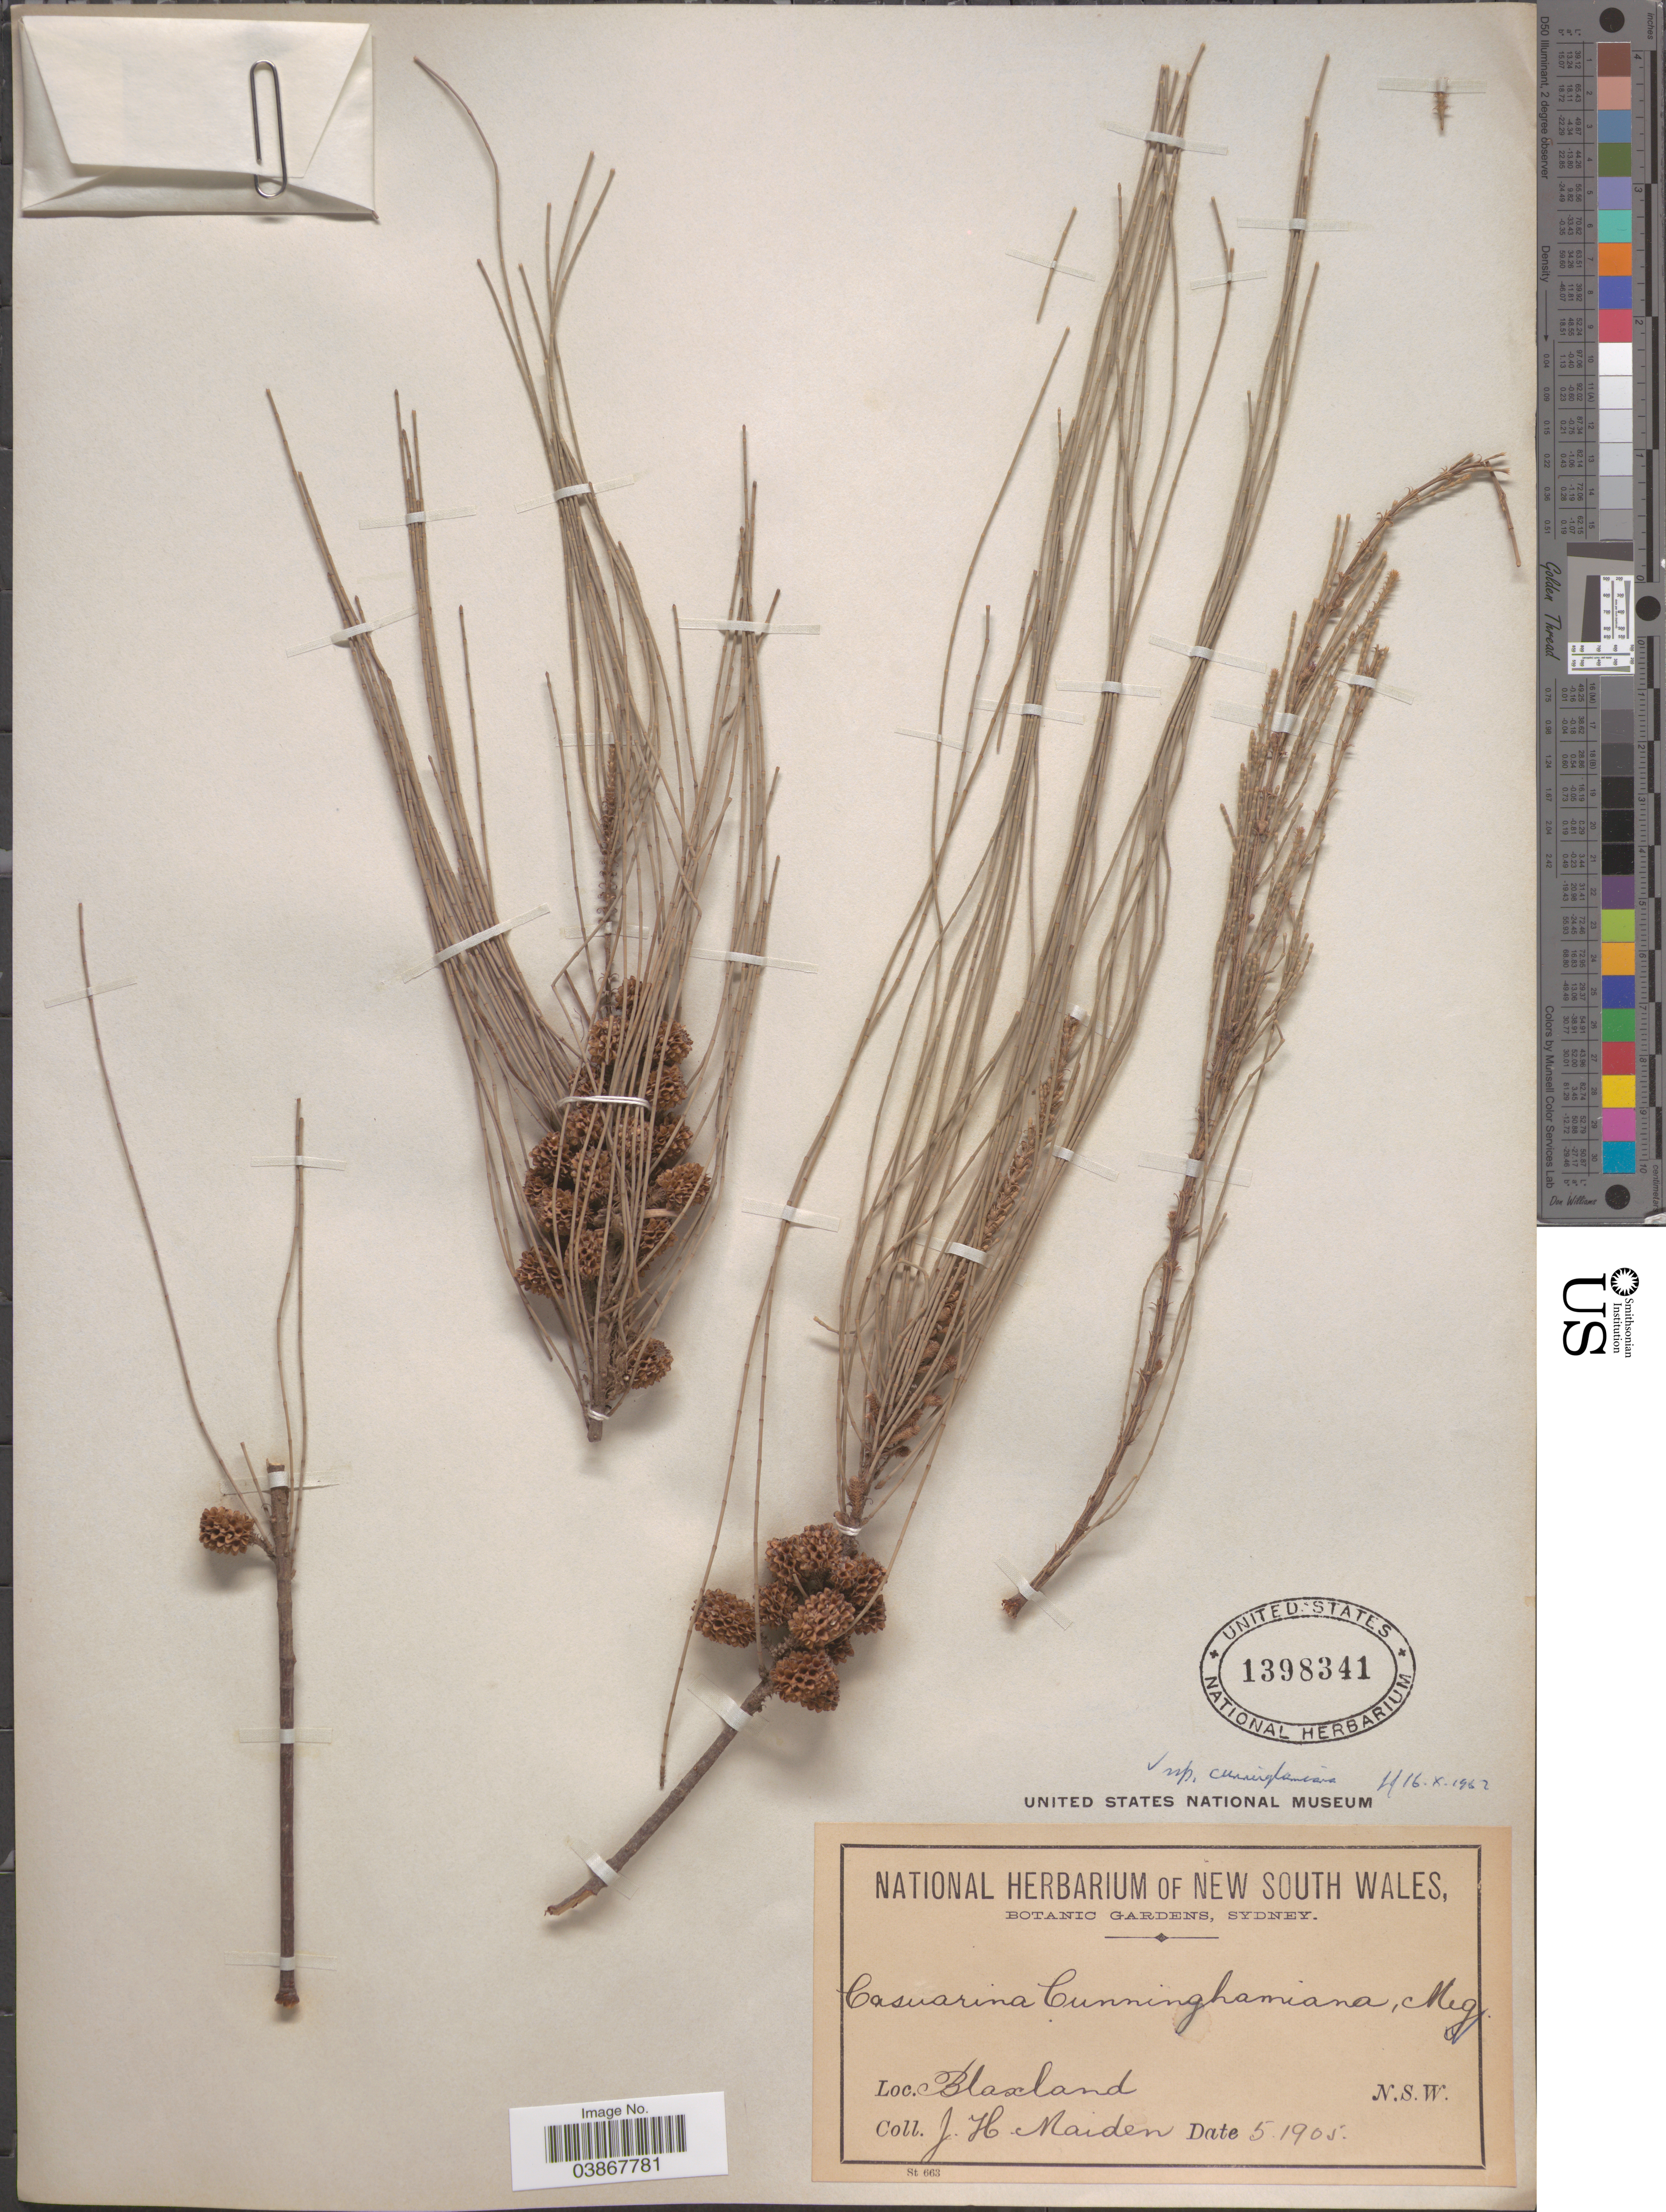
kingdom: Plantae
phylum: Tracheophyta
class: Magnoliopsida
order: Fagales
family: Casuarinaceae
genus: Casuarina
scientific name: Casuarina cunninghamiana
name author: Miq.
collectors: J. Maiden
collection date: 1905-05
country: Australia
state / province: New South Wales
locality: Blaxland.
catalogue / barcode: US 1398341